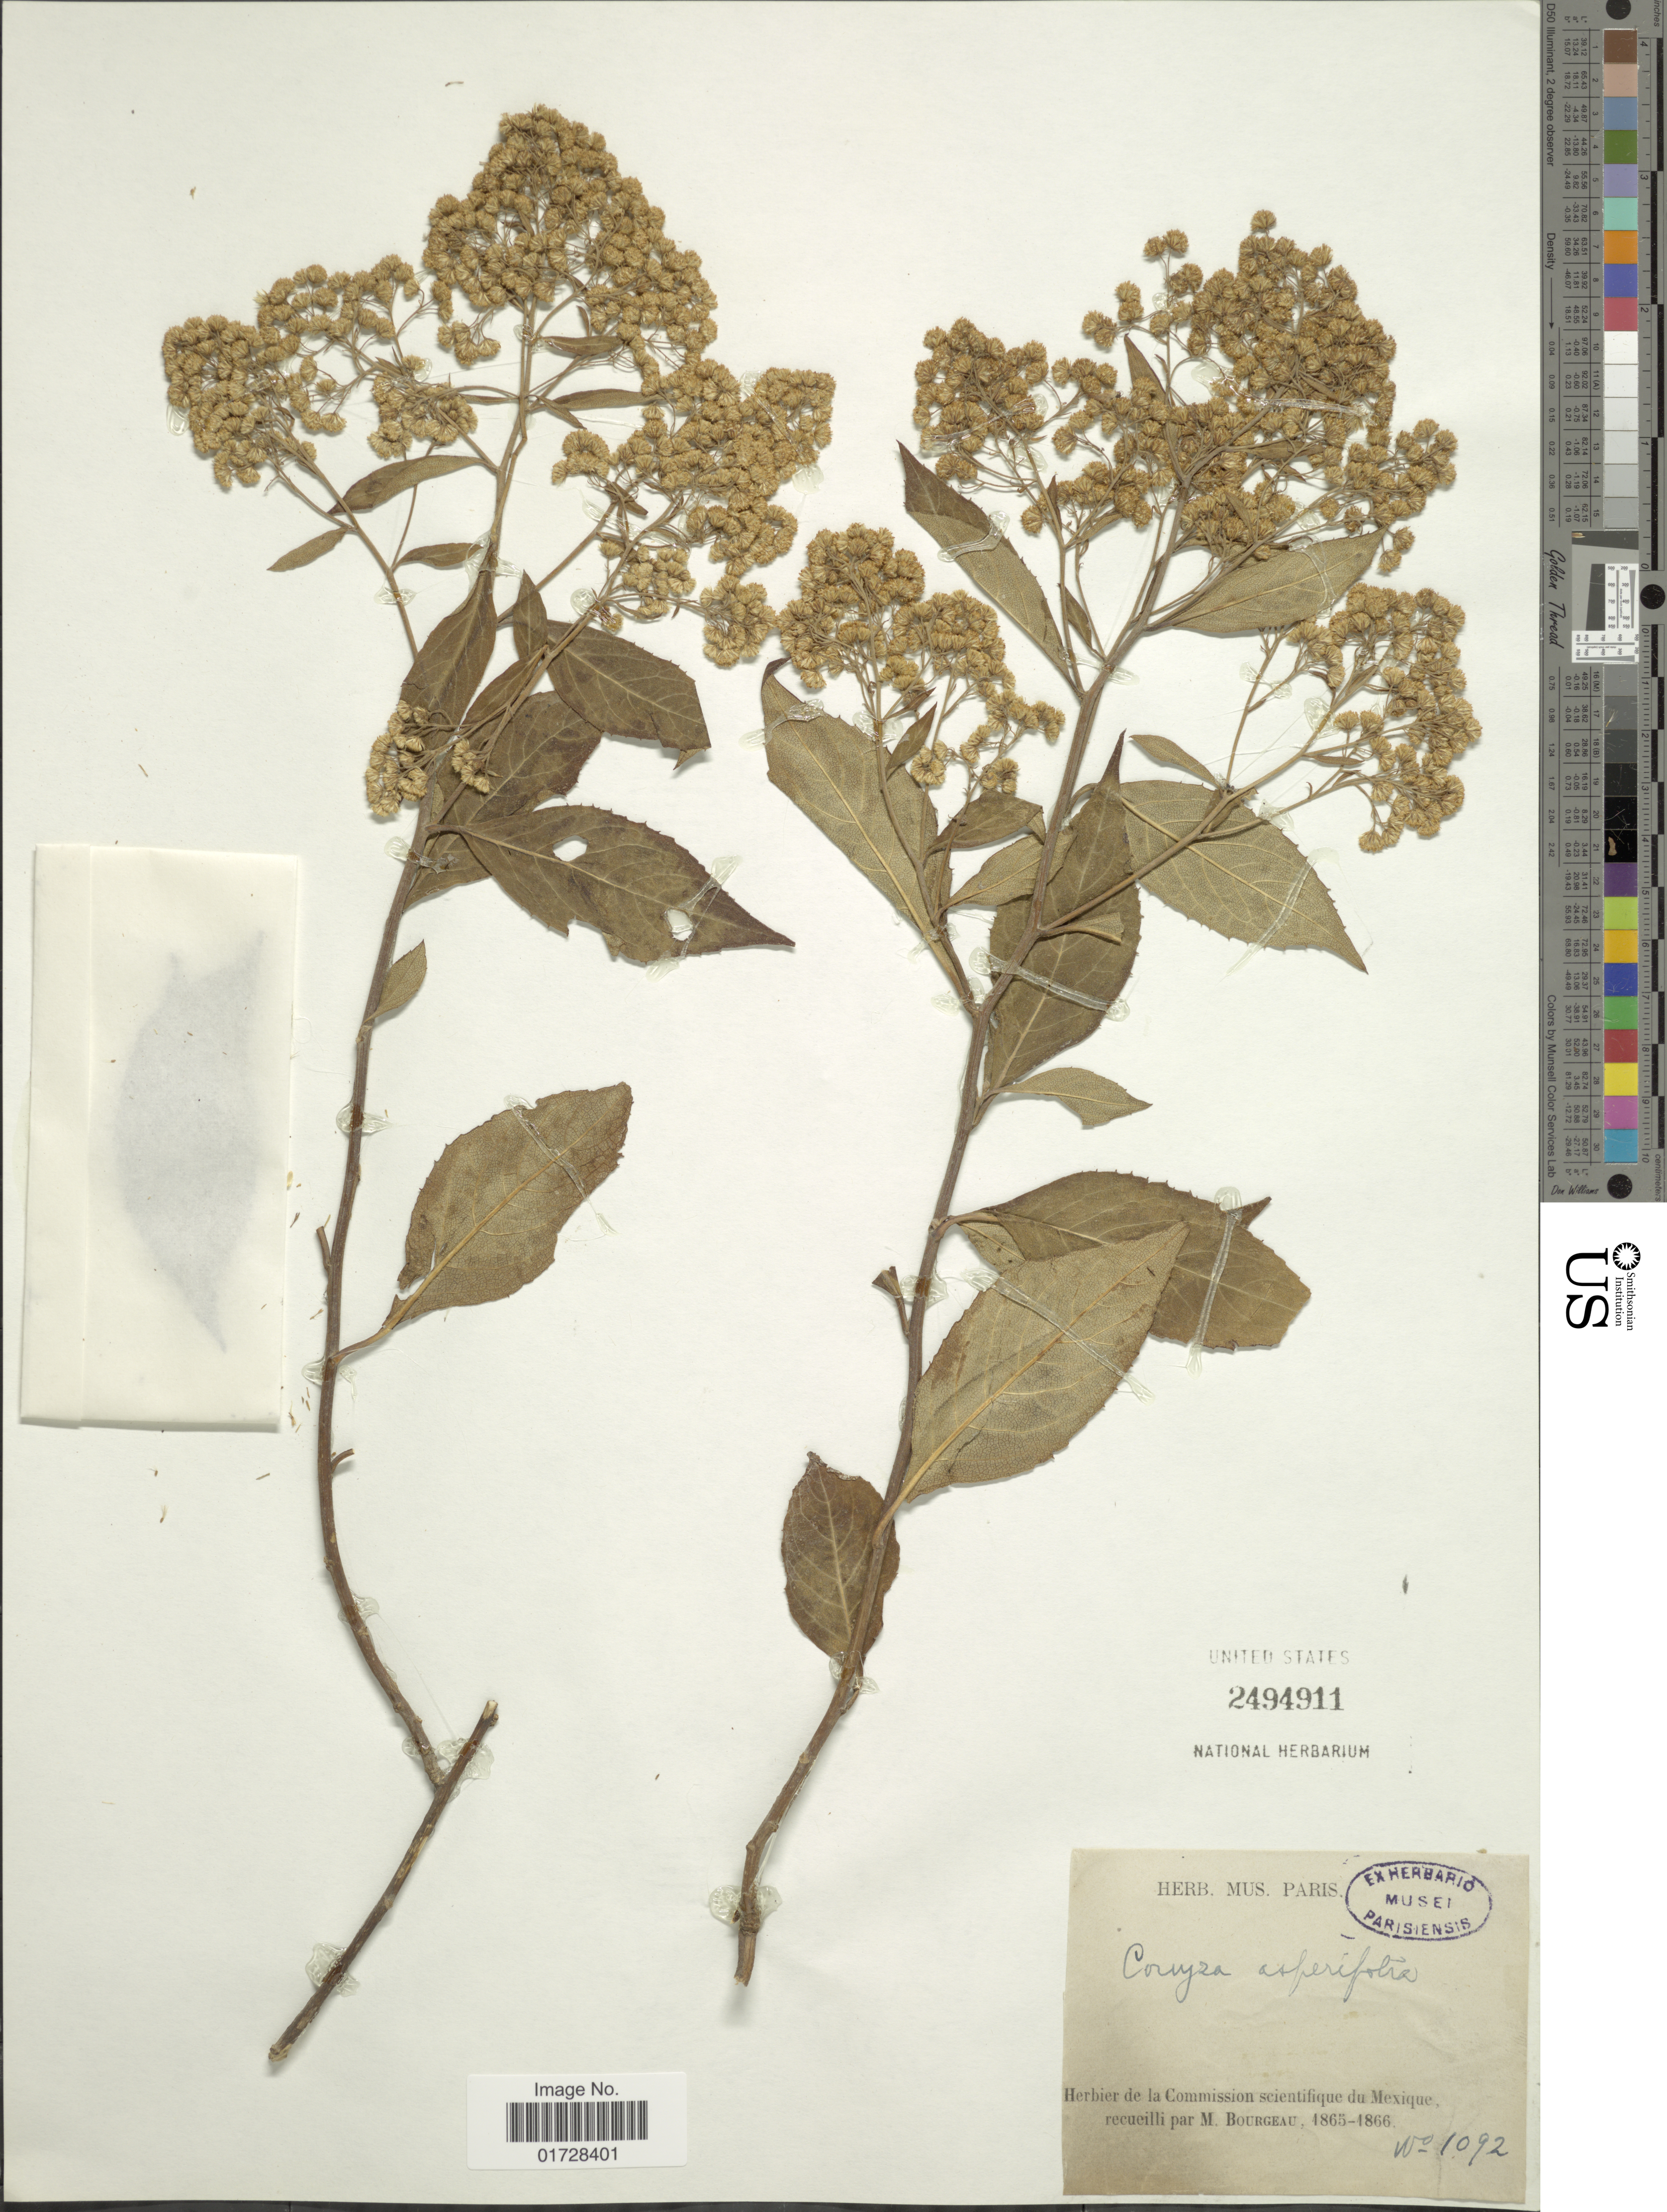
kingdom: Plantae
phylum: Tracheophyta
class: Magnoliopsida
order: Asterales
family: Asteraceae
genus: Archibaccharis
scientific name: Archibaccharis asperifolia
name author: (Benth.) S.F. Blake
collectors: M. Bourgeau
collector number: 1092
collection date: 1865/1866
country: Mexico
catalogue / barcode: US 2494911